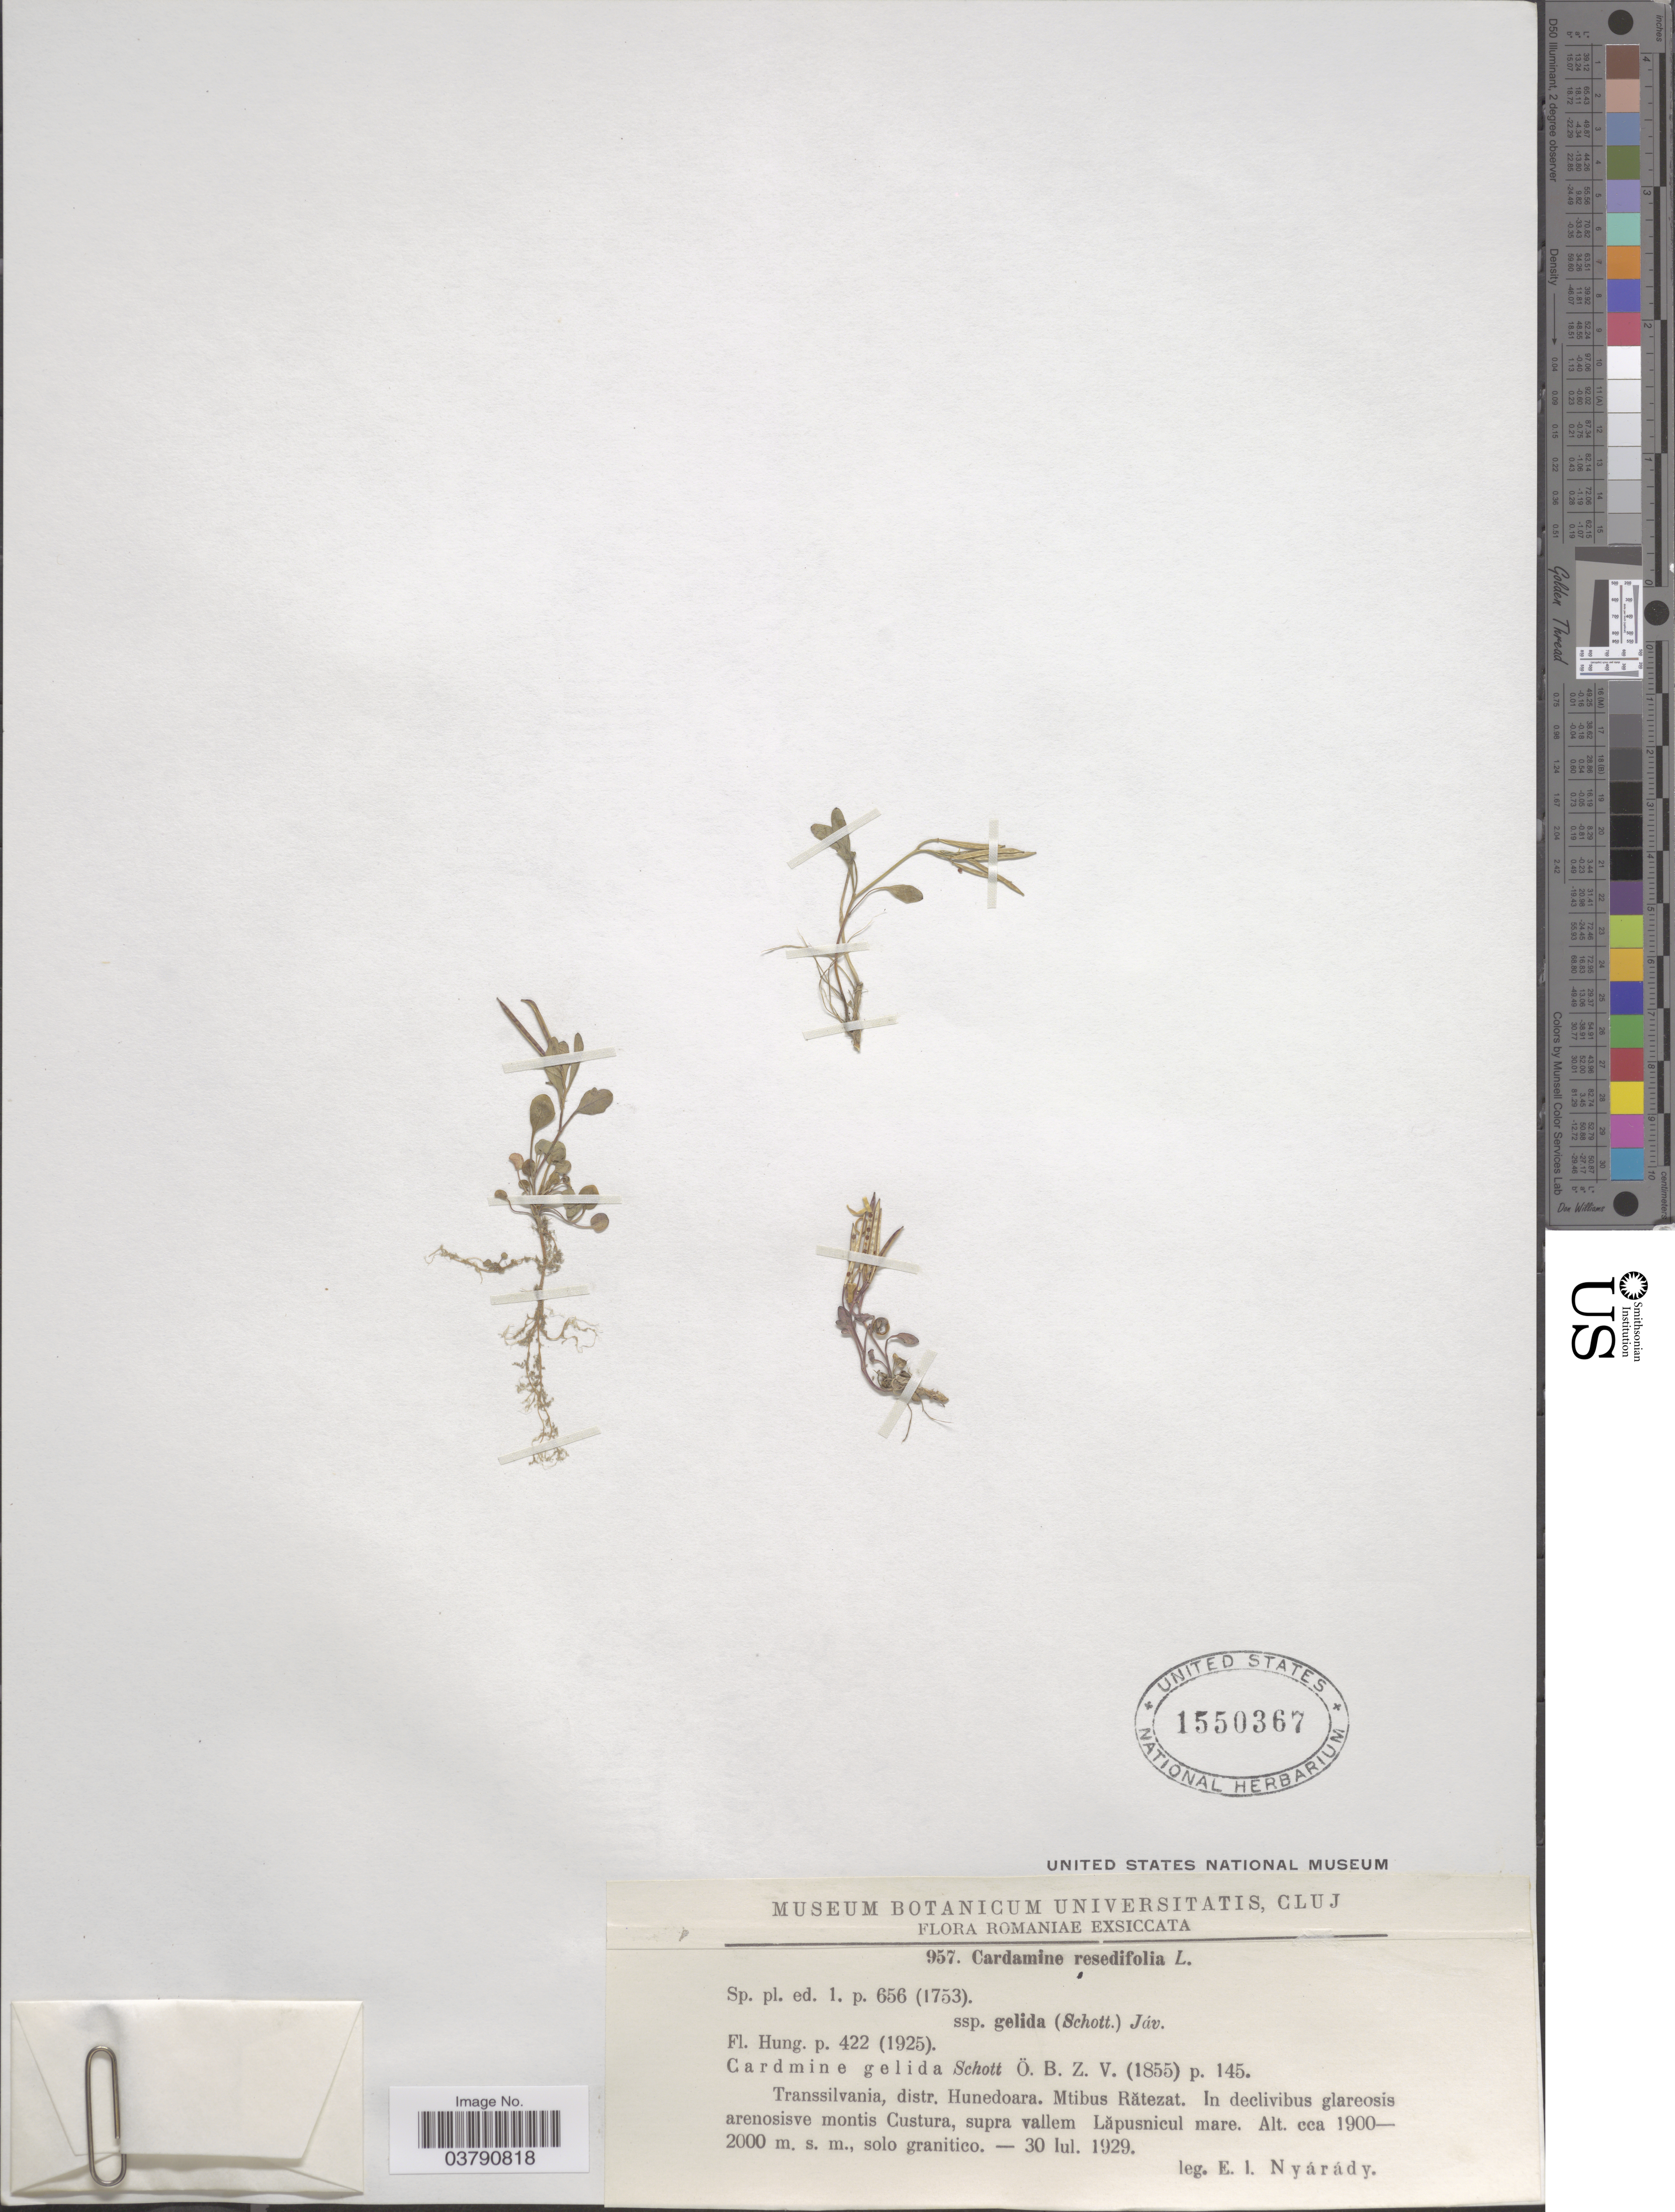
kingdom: Plantae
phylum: Tracheophyta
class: Magnoliopsida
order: Brassicales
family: Brassicaceae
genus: Cardamine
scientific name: Cardamine resedifolia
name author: L.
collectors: E. Nyárády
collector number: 957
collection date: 1929-07-30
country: Romania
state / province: Hunedoara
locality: Transsilvania, distr. Hunedoara. Mtibus Rǎtezat. In declivibus glareosis arenosisve montis Custura, supra vallem Lǎpusnicul mare.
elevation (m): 1900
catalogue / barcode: US 1550367